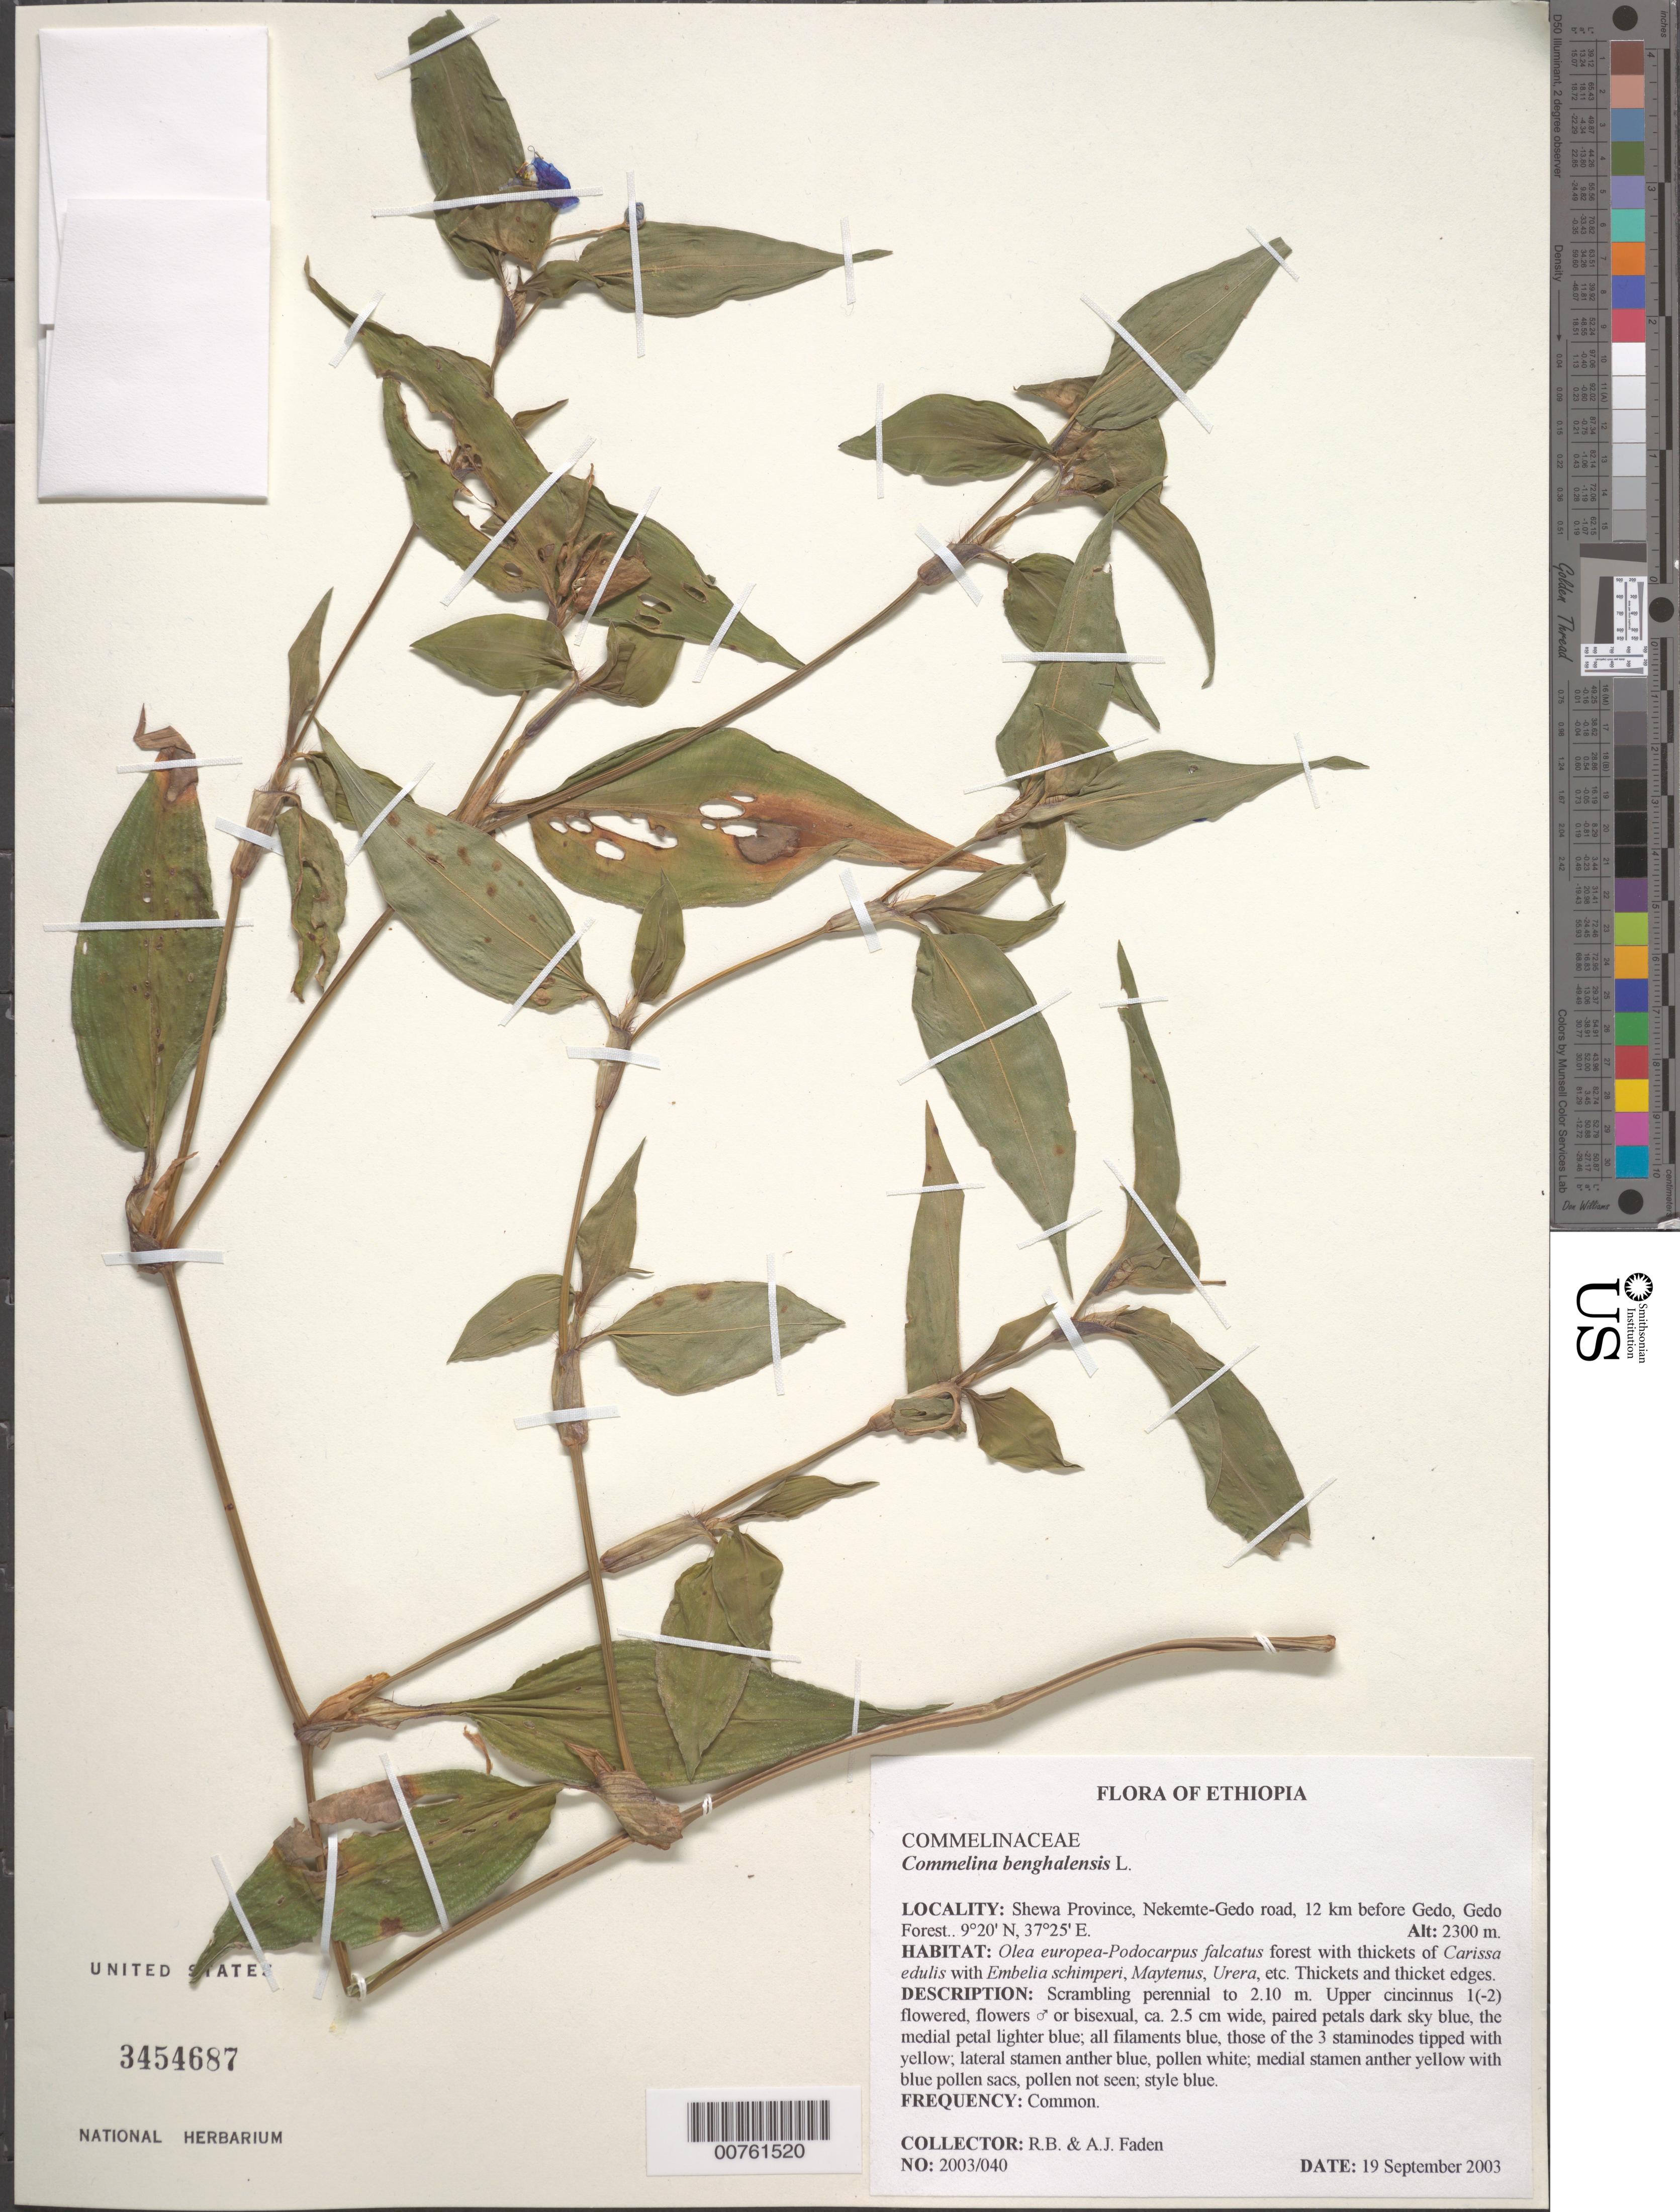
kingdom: Plantae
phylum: Tracheophyta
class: Liliopsida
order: Commelinales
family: Commelinaceae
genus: Commelina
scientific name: Commelina benghalensis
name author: L.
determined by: Faden, Robert B., (US), Smithsonian Institution - National Museum of Natural History (UNITED STATES)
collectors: R. B. Faden & A. J. Faden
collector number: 2003/040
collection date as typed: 19 Sep 2003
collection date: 2003-09-19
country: Ethiopia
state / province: Oromiya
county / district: Shewa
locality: Nekemte-Gedo road, 12 km before Gedo, Gedo Forest.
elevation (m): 2300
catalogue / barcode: US 3454687